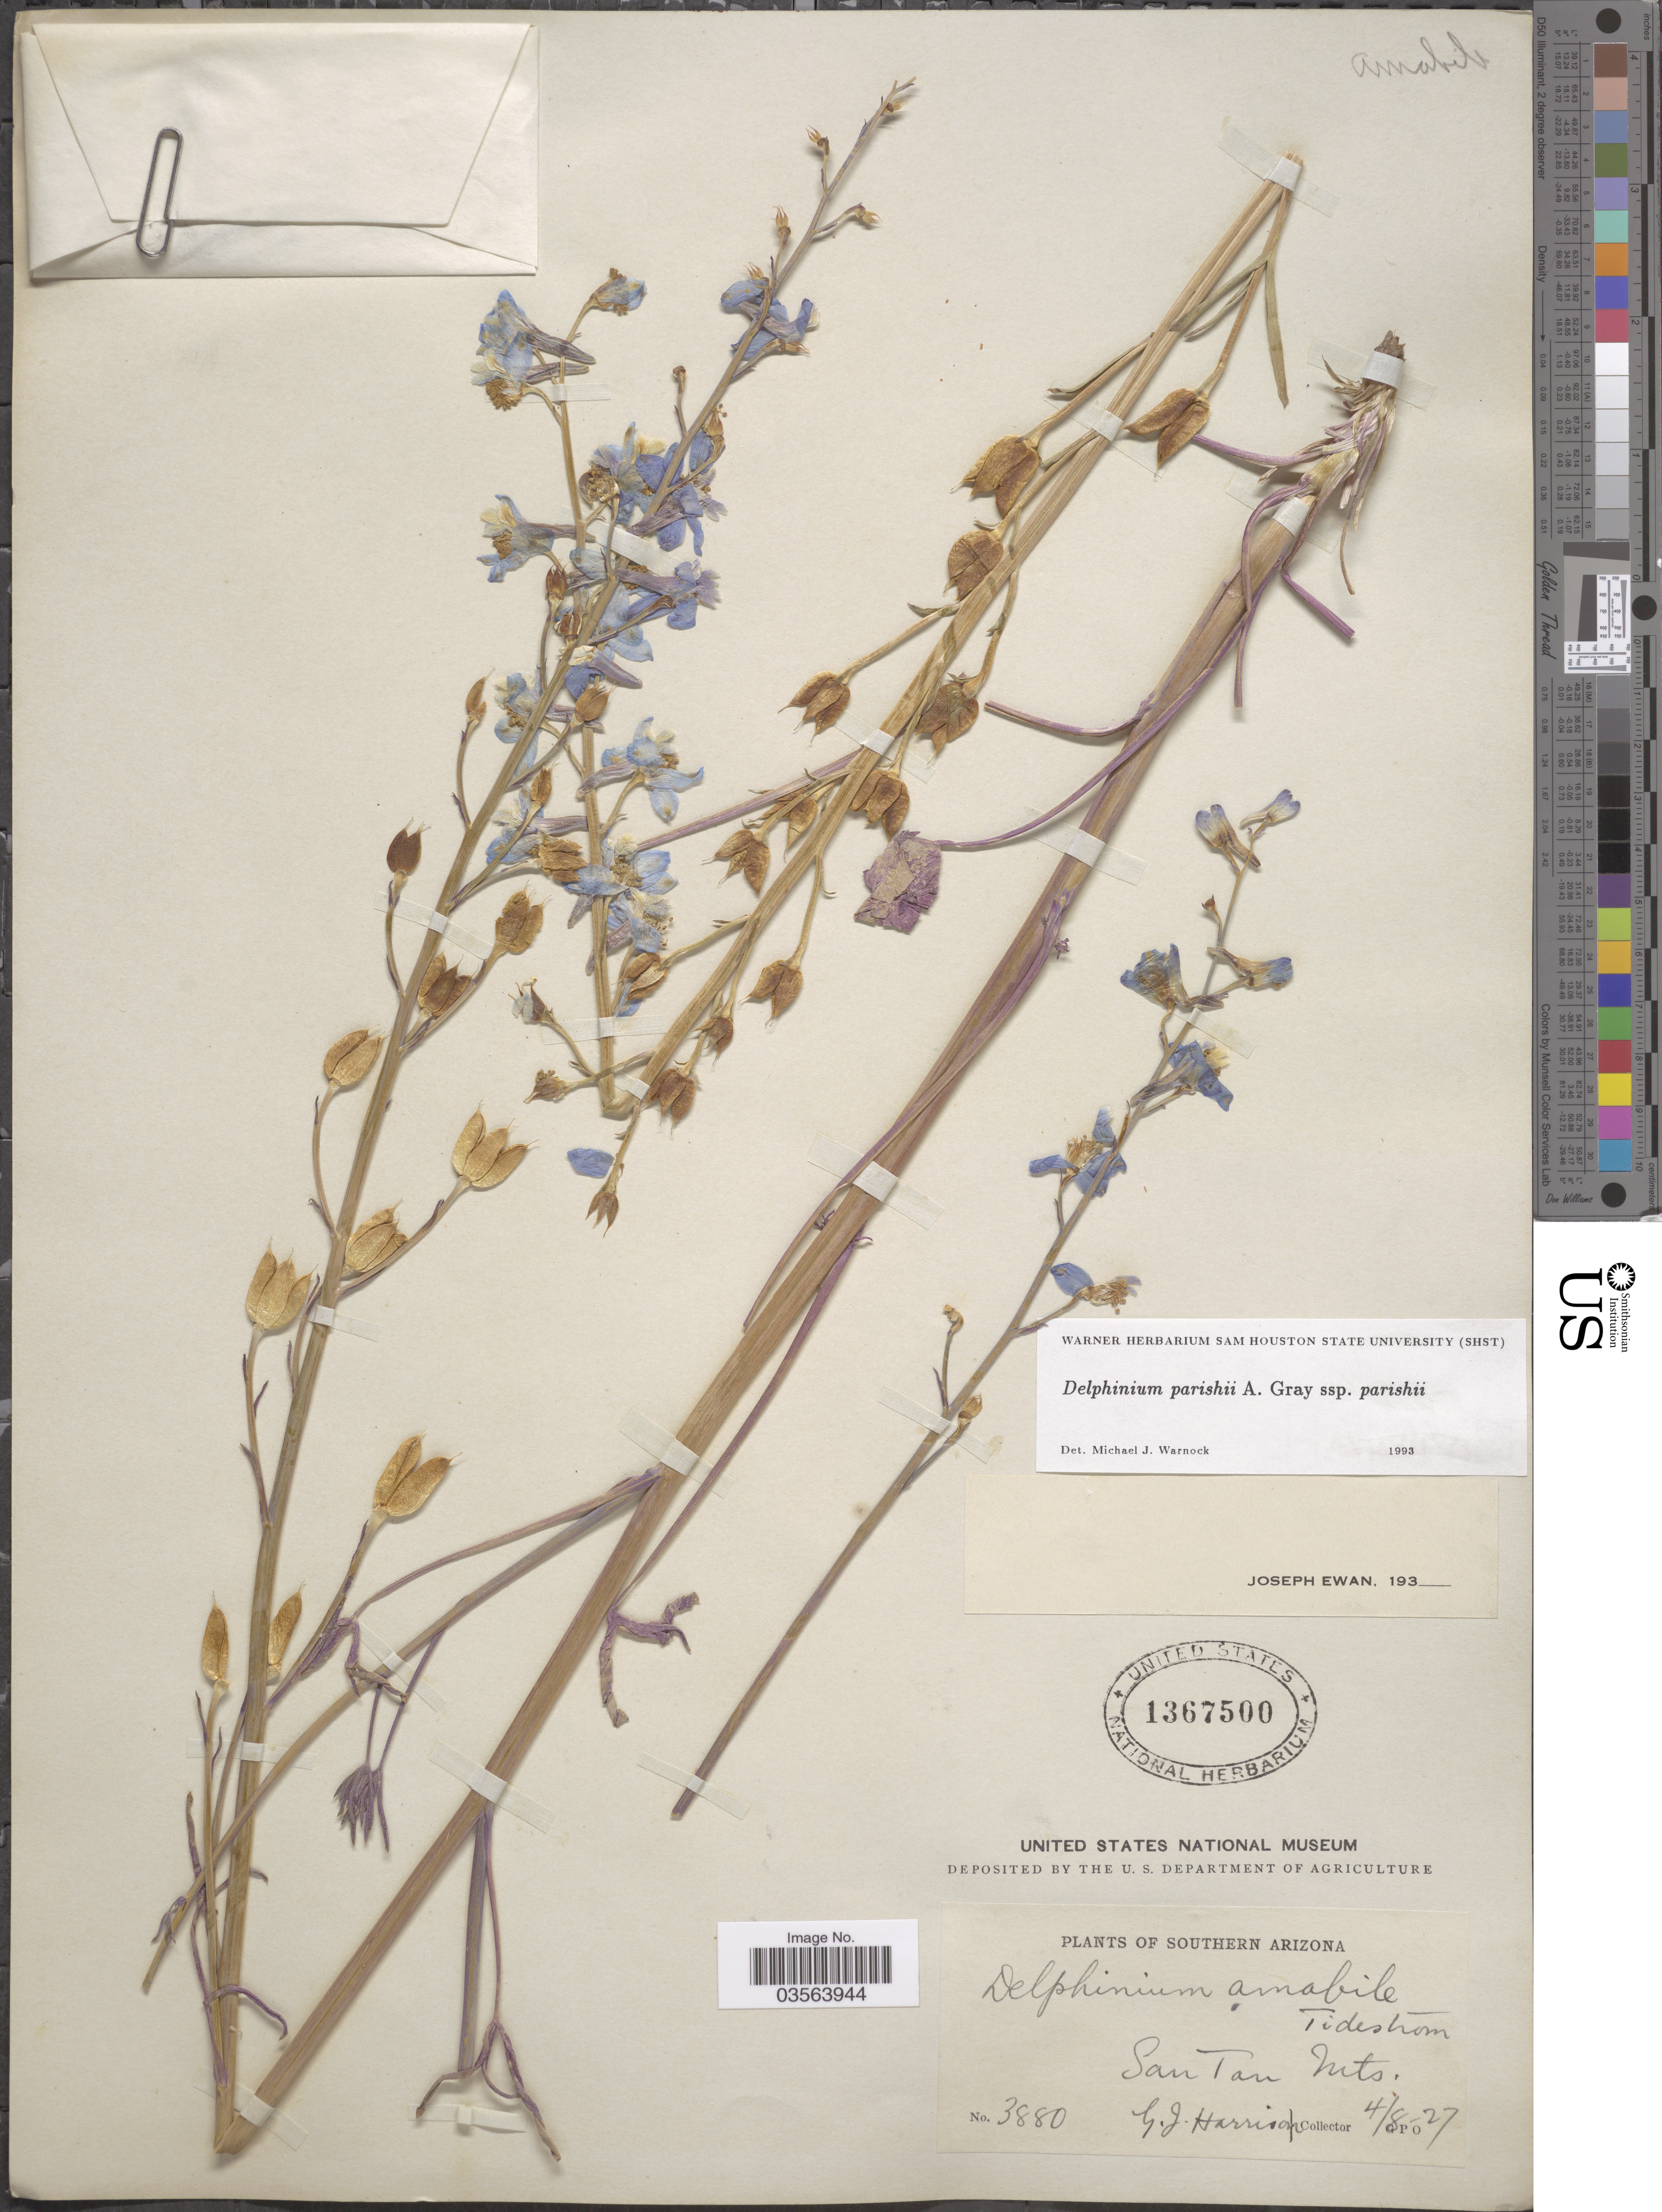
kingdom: Plantae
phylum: Tracheophyta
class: Magnoliopsida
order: Ranunculales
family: Ranunculaceae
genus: Delphinium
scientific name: Delphinium parishii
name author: A. Gray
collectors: G. J. Harrison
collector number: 3880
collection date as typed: Transcribed d/m/y: 8/4/27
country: United States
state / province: Arizona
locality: Southern Arizona. San Tan Mts.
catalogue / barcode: US 1367500